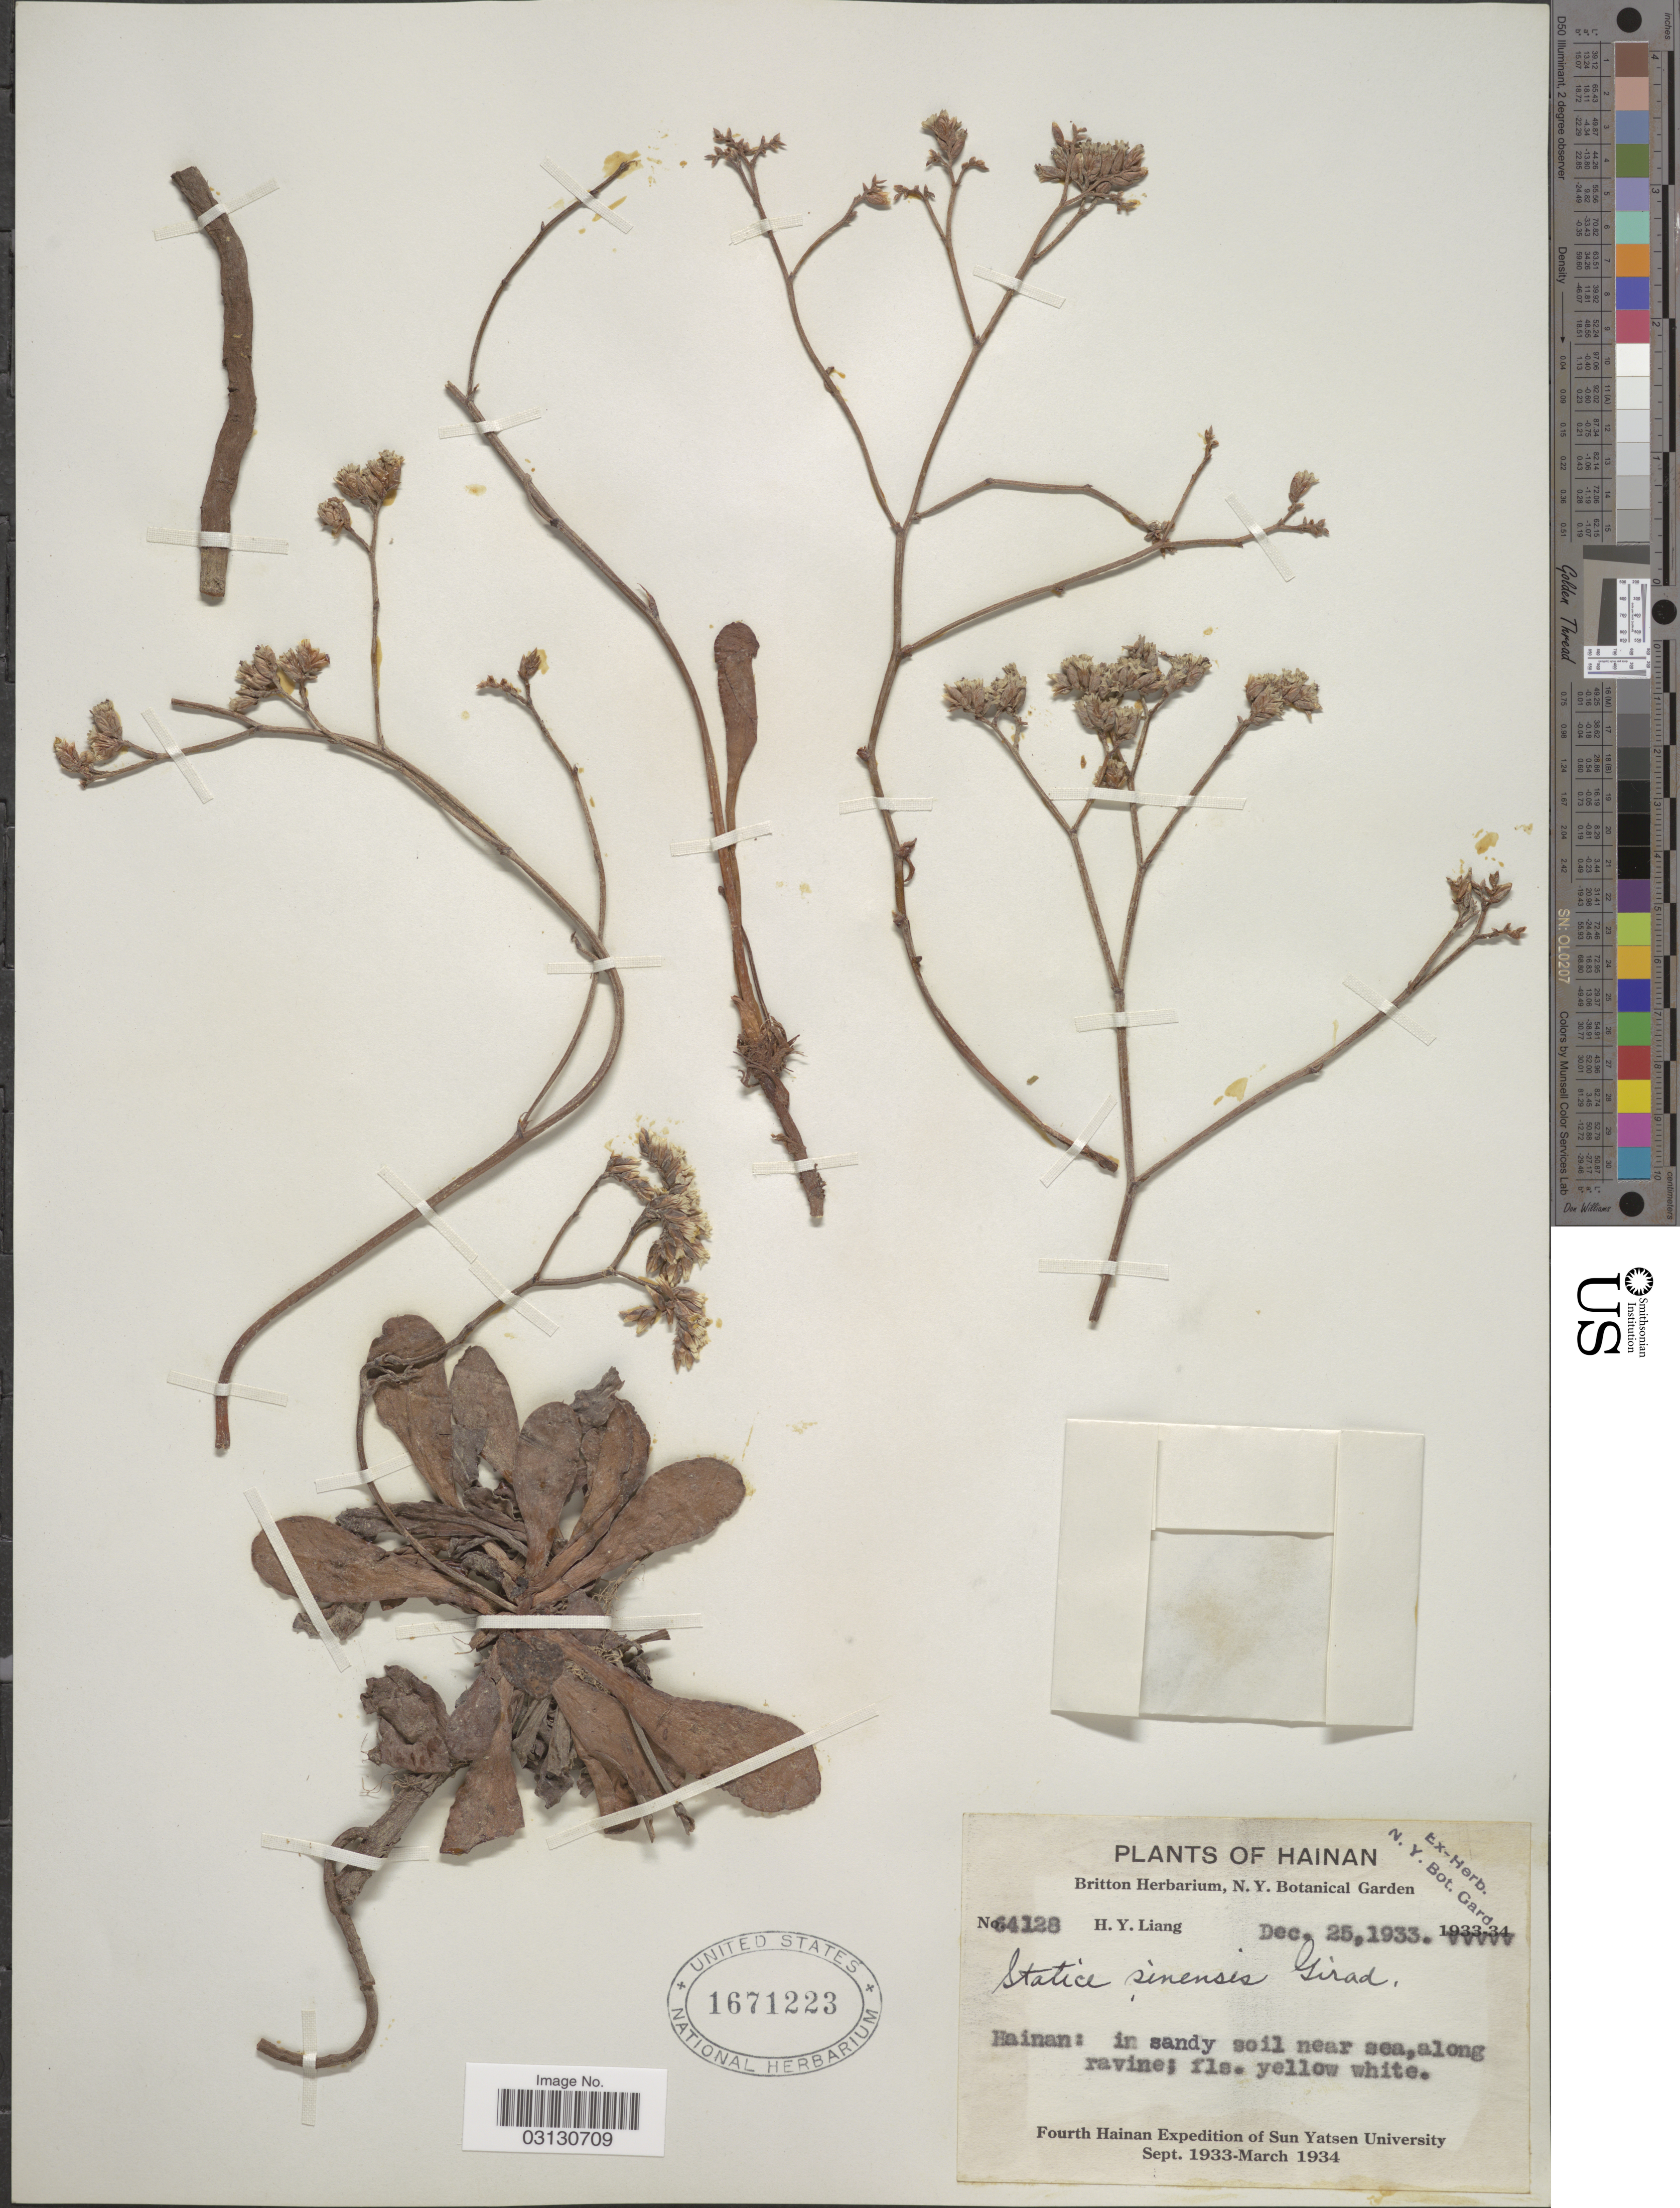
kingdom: Plantae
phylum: Tracheophyta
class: Magnoliopsida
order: Caryophyllales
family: Plumbaginaceae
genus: Limonium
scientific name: Limonium sinense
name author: (Girard) Kuntze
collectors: H. Y. Liang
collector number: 64128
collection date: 1933-12-25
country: China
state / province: Hainan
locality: Hainan: in sandy soil near sea, along ravine.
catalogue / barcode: US 1671223